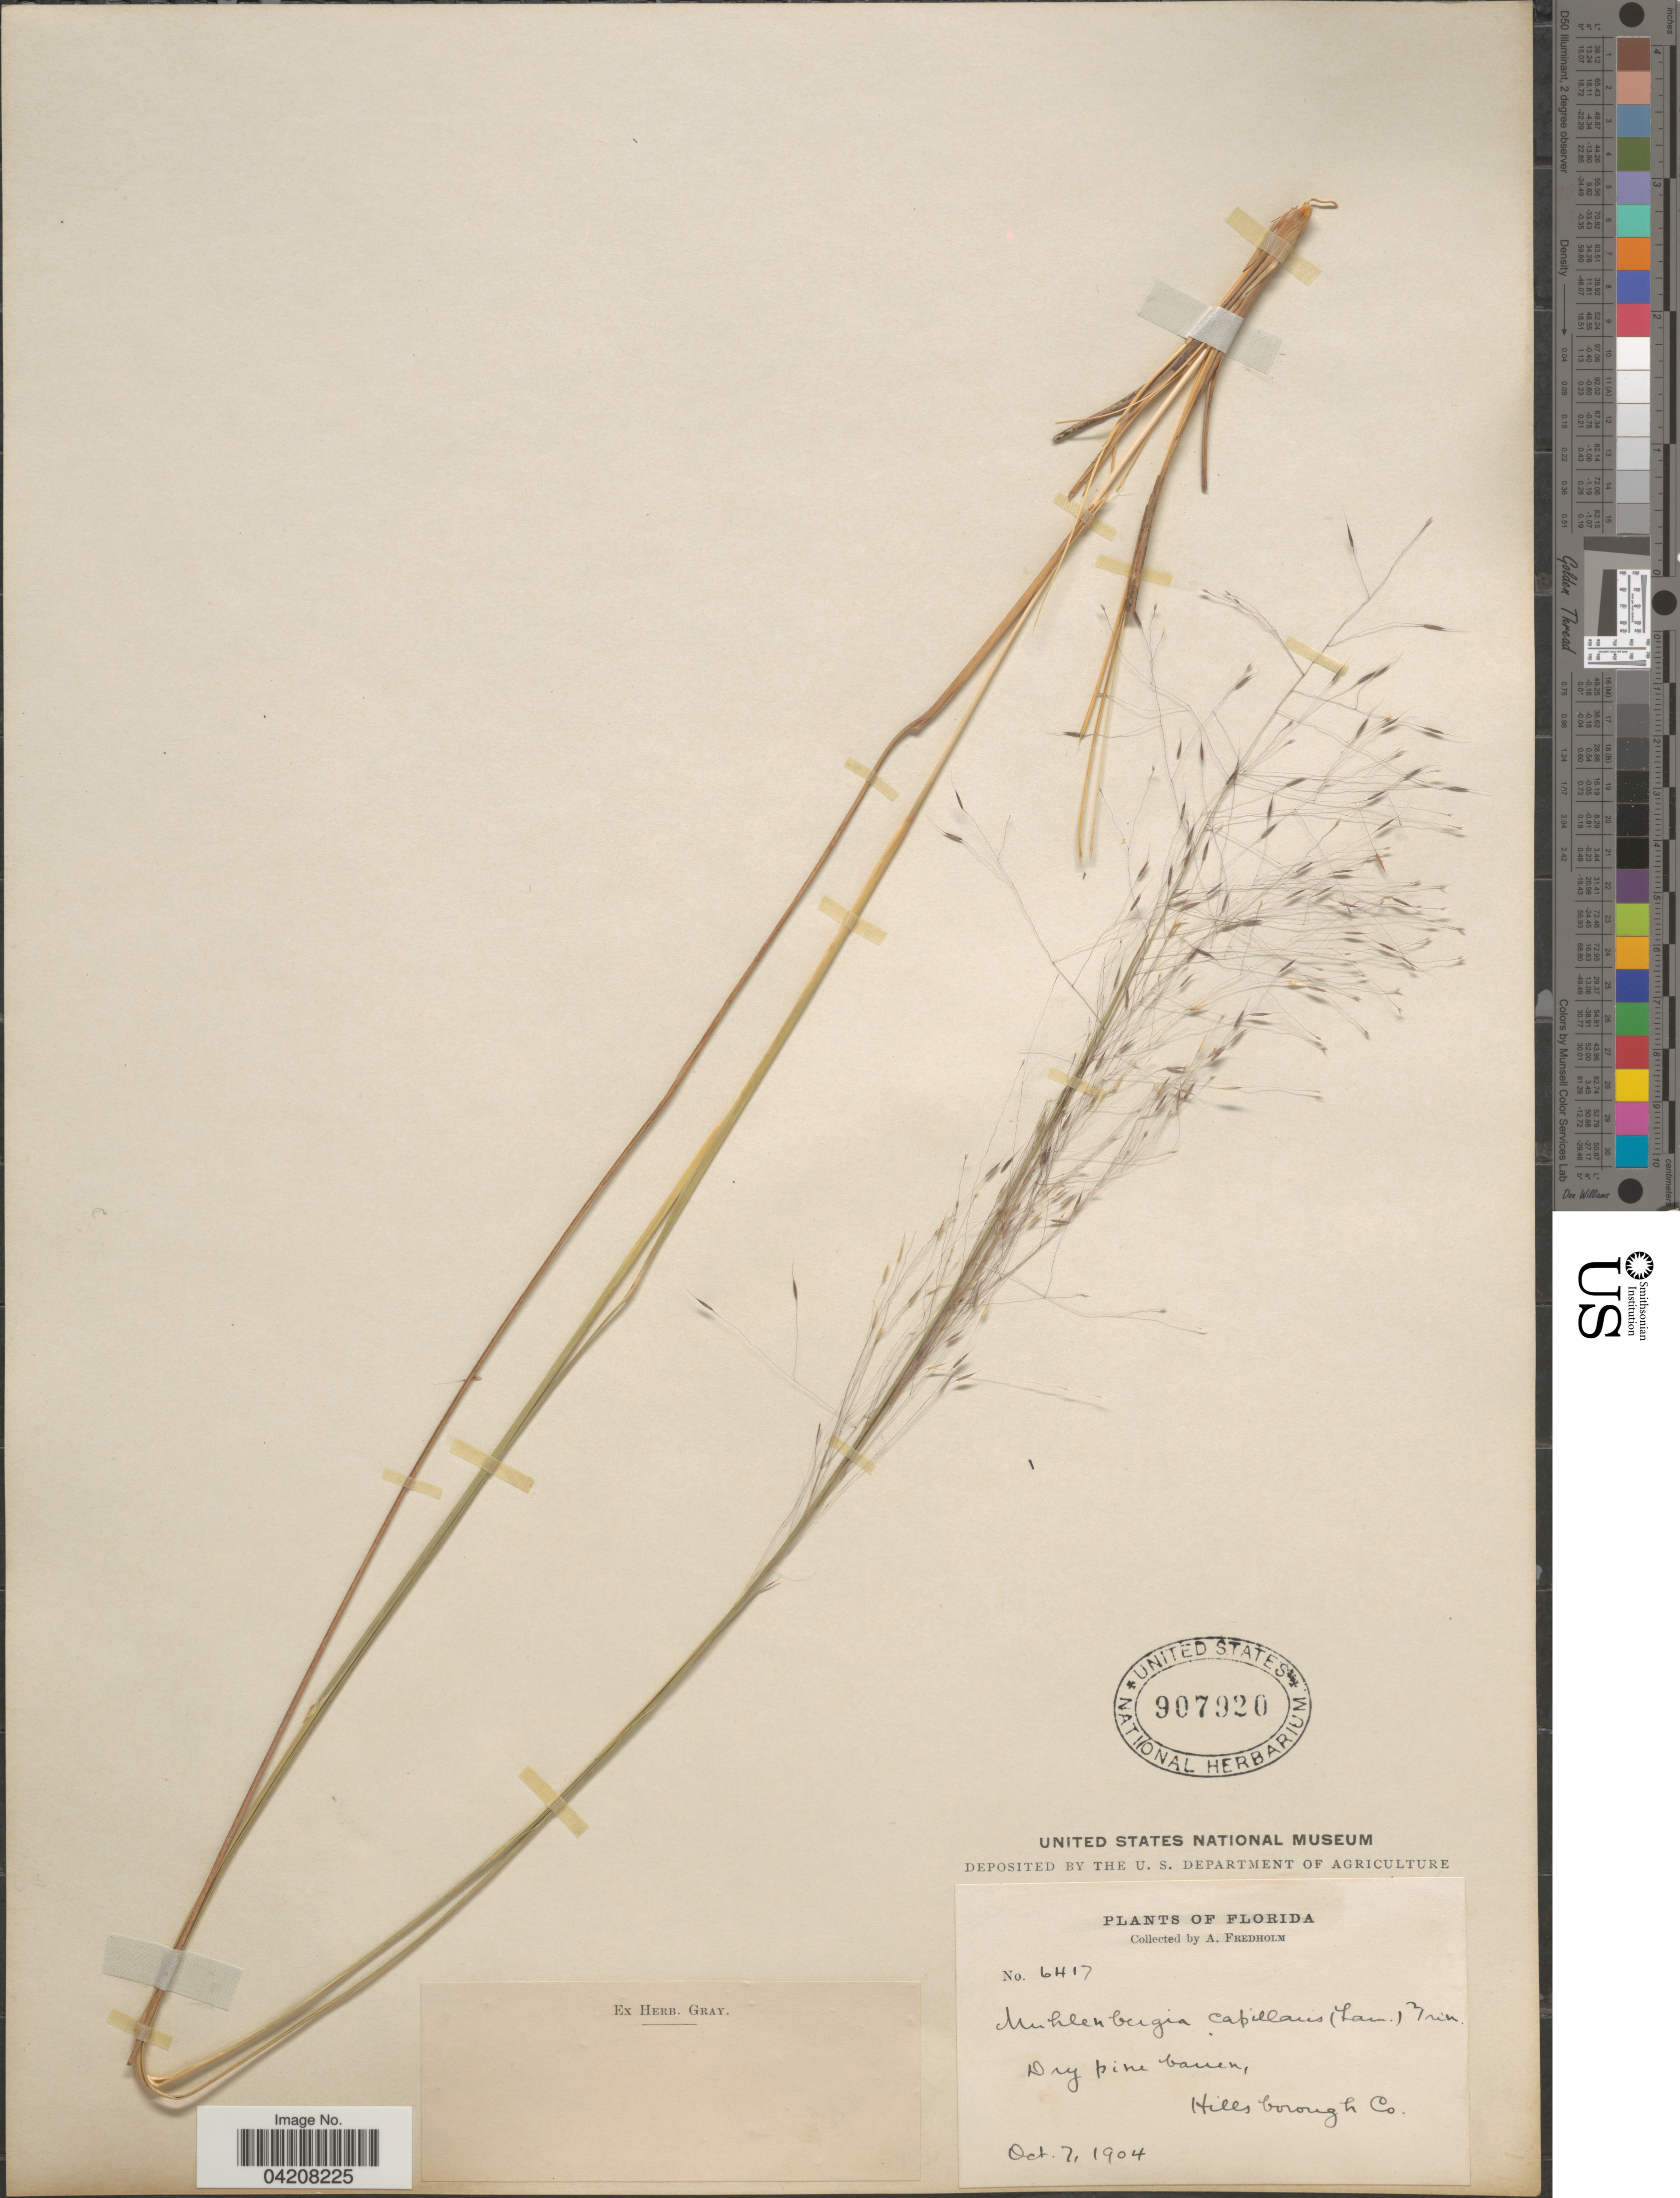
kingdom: Plantae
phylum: Tracheophyta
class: Liliopsida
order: Poales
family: Poaceae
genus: Muhlenbergia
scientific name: Muhlenbergia capillaris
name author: (Lam.) Trin.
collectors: A. Fredholm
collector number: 6417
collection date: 1904-10-07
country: United States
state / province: Florida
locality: Dry pine barren, Hillsborough Co.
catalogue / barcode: US 907920